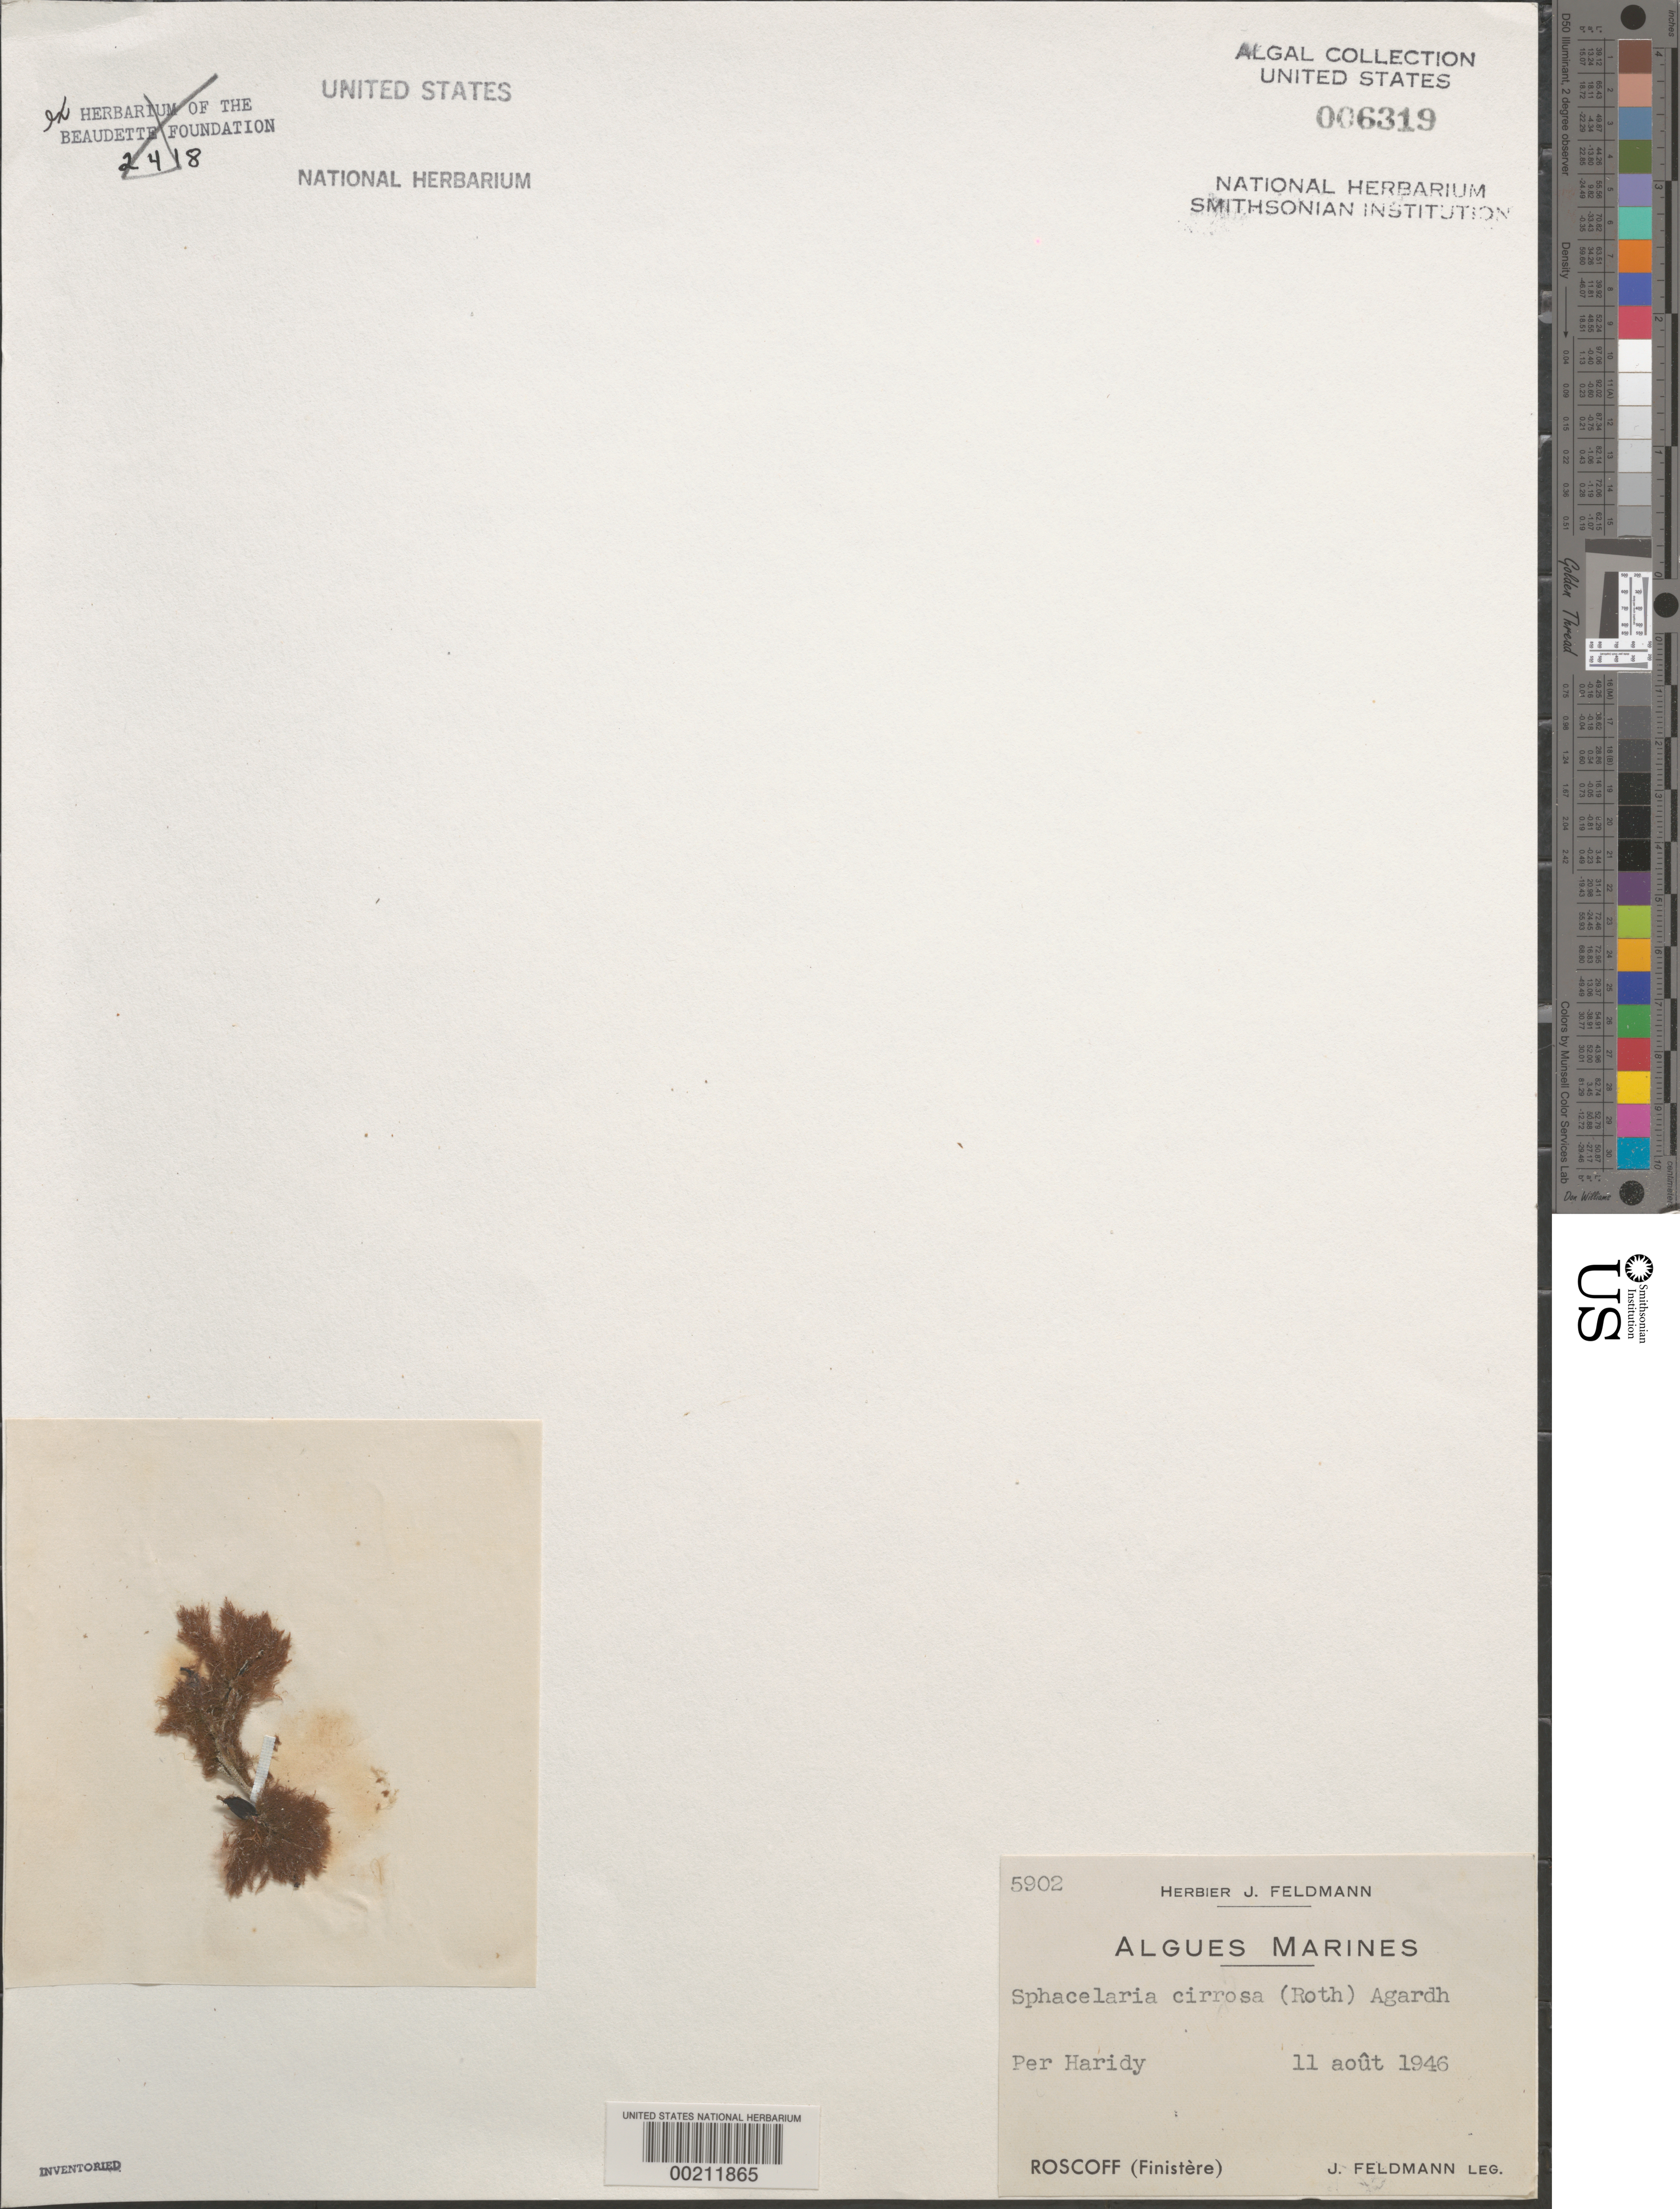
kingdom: Chromista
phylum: Ochrophyta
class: Phaeophyceae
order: Sphacelariales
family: Sphacelariaceae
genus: Sphacelaria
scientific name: Sphacelaria cirrosa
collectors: J. Feldmann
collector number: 5902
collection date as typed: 11 Aug 1946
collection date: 1946-08-11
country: France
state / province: Bretagne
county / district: Finistère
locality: Roscoff, per haridy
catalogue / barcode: US 6319